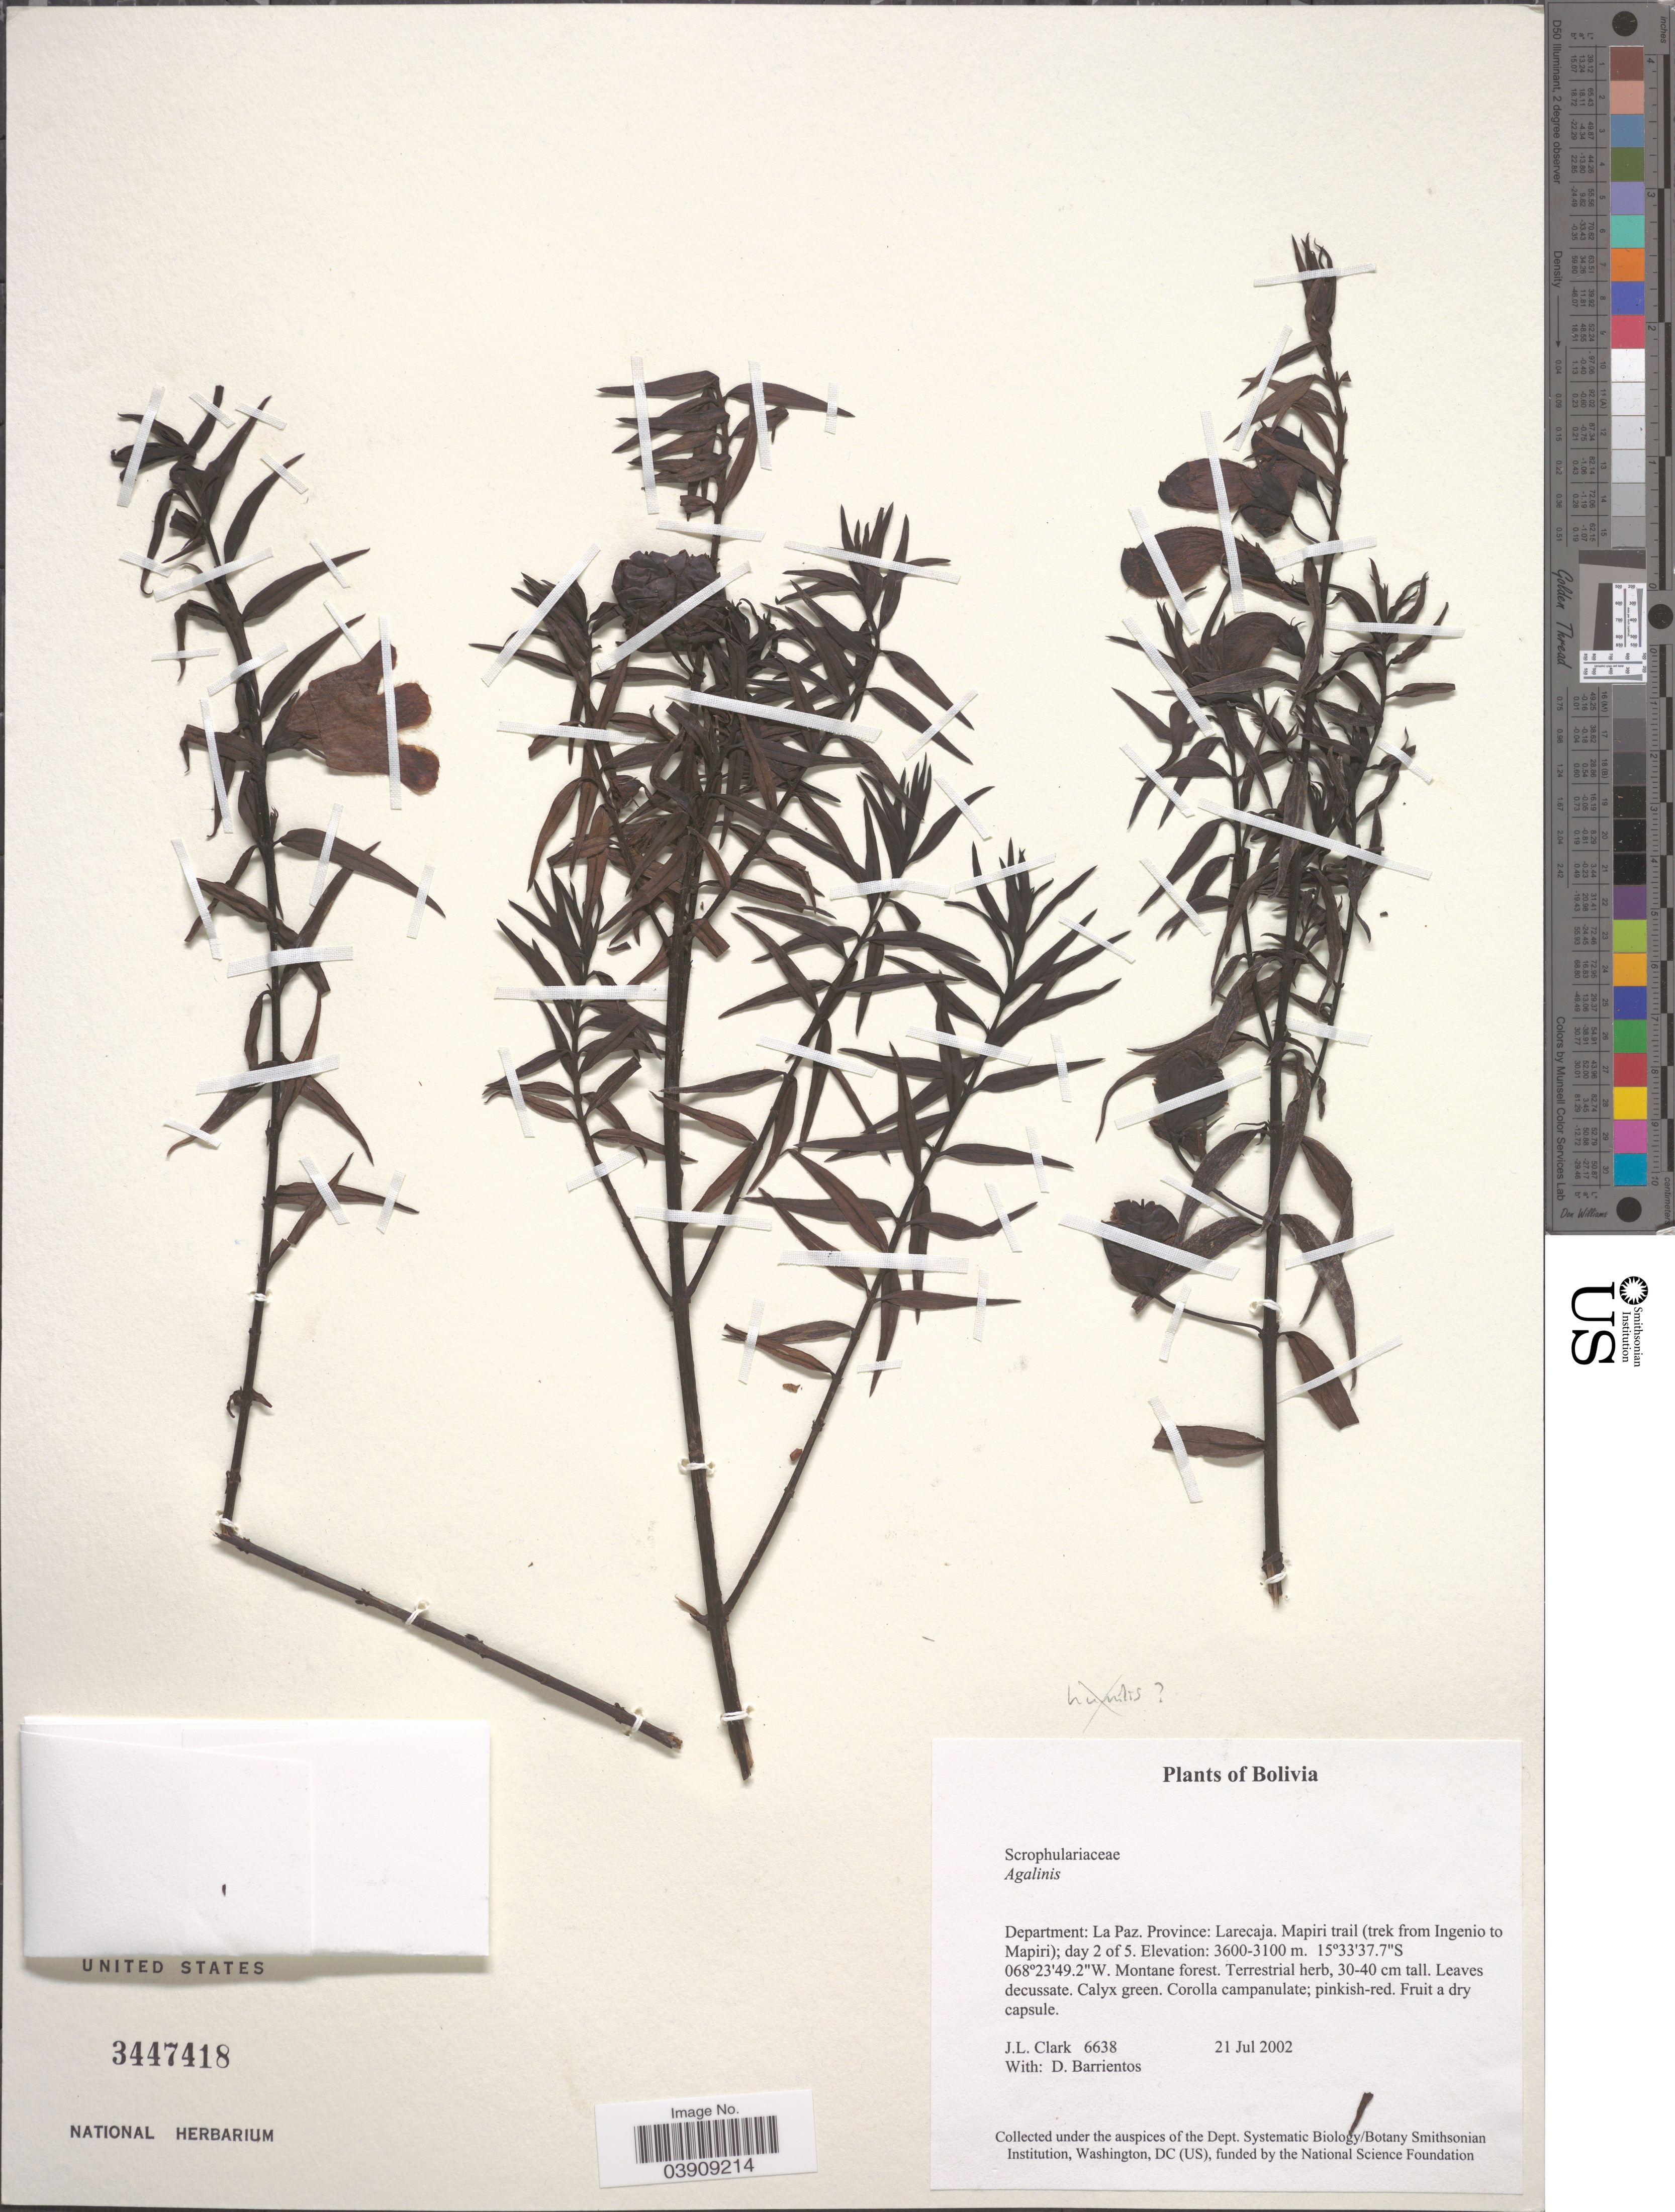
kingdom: Plantae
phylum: Tracheophyta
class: Magnoliopsida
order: Lamiales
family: Orobanchaceae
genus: Agalinis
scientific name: Agalinis sp.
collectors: J. L. Clark & D. Barrientos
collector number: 6638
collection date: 2002-07-21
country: Bolivia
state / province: La Paz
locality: Department: La Paz. Province: Larecaja. Mapiri trail (trek from Ingenio to Mapiri); day 2 of 5.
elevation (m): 3100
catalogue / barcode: US 3447418